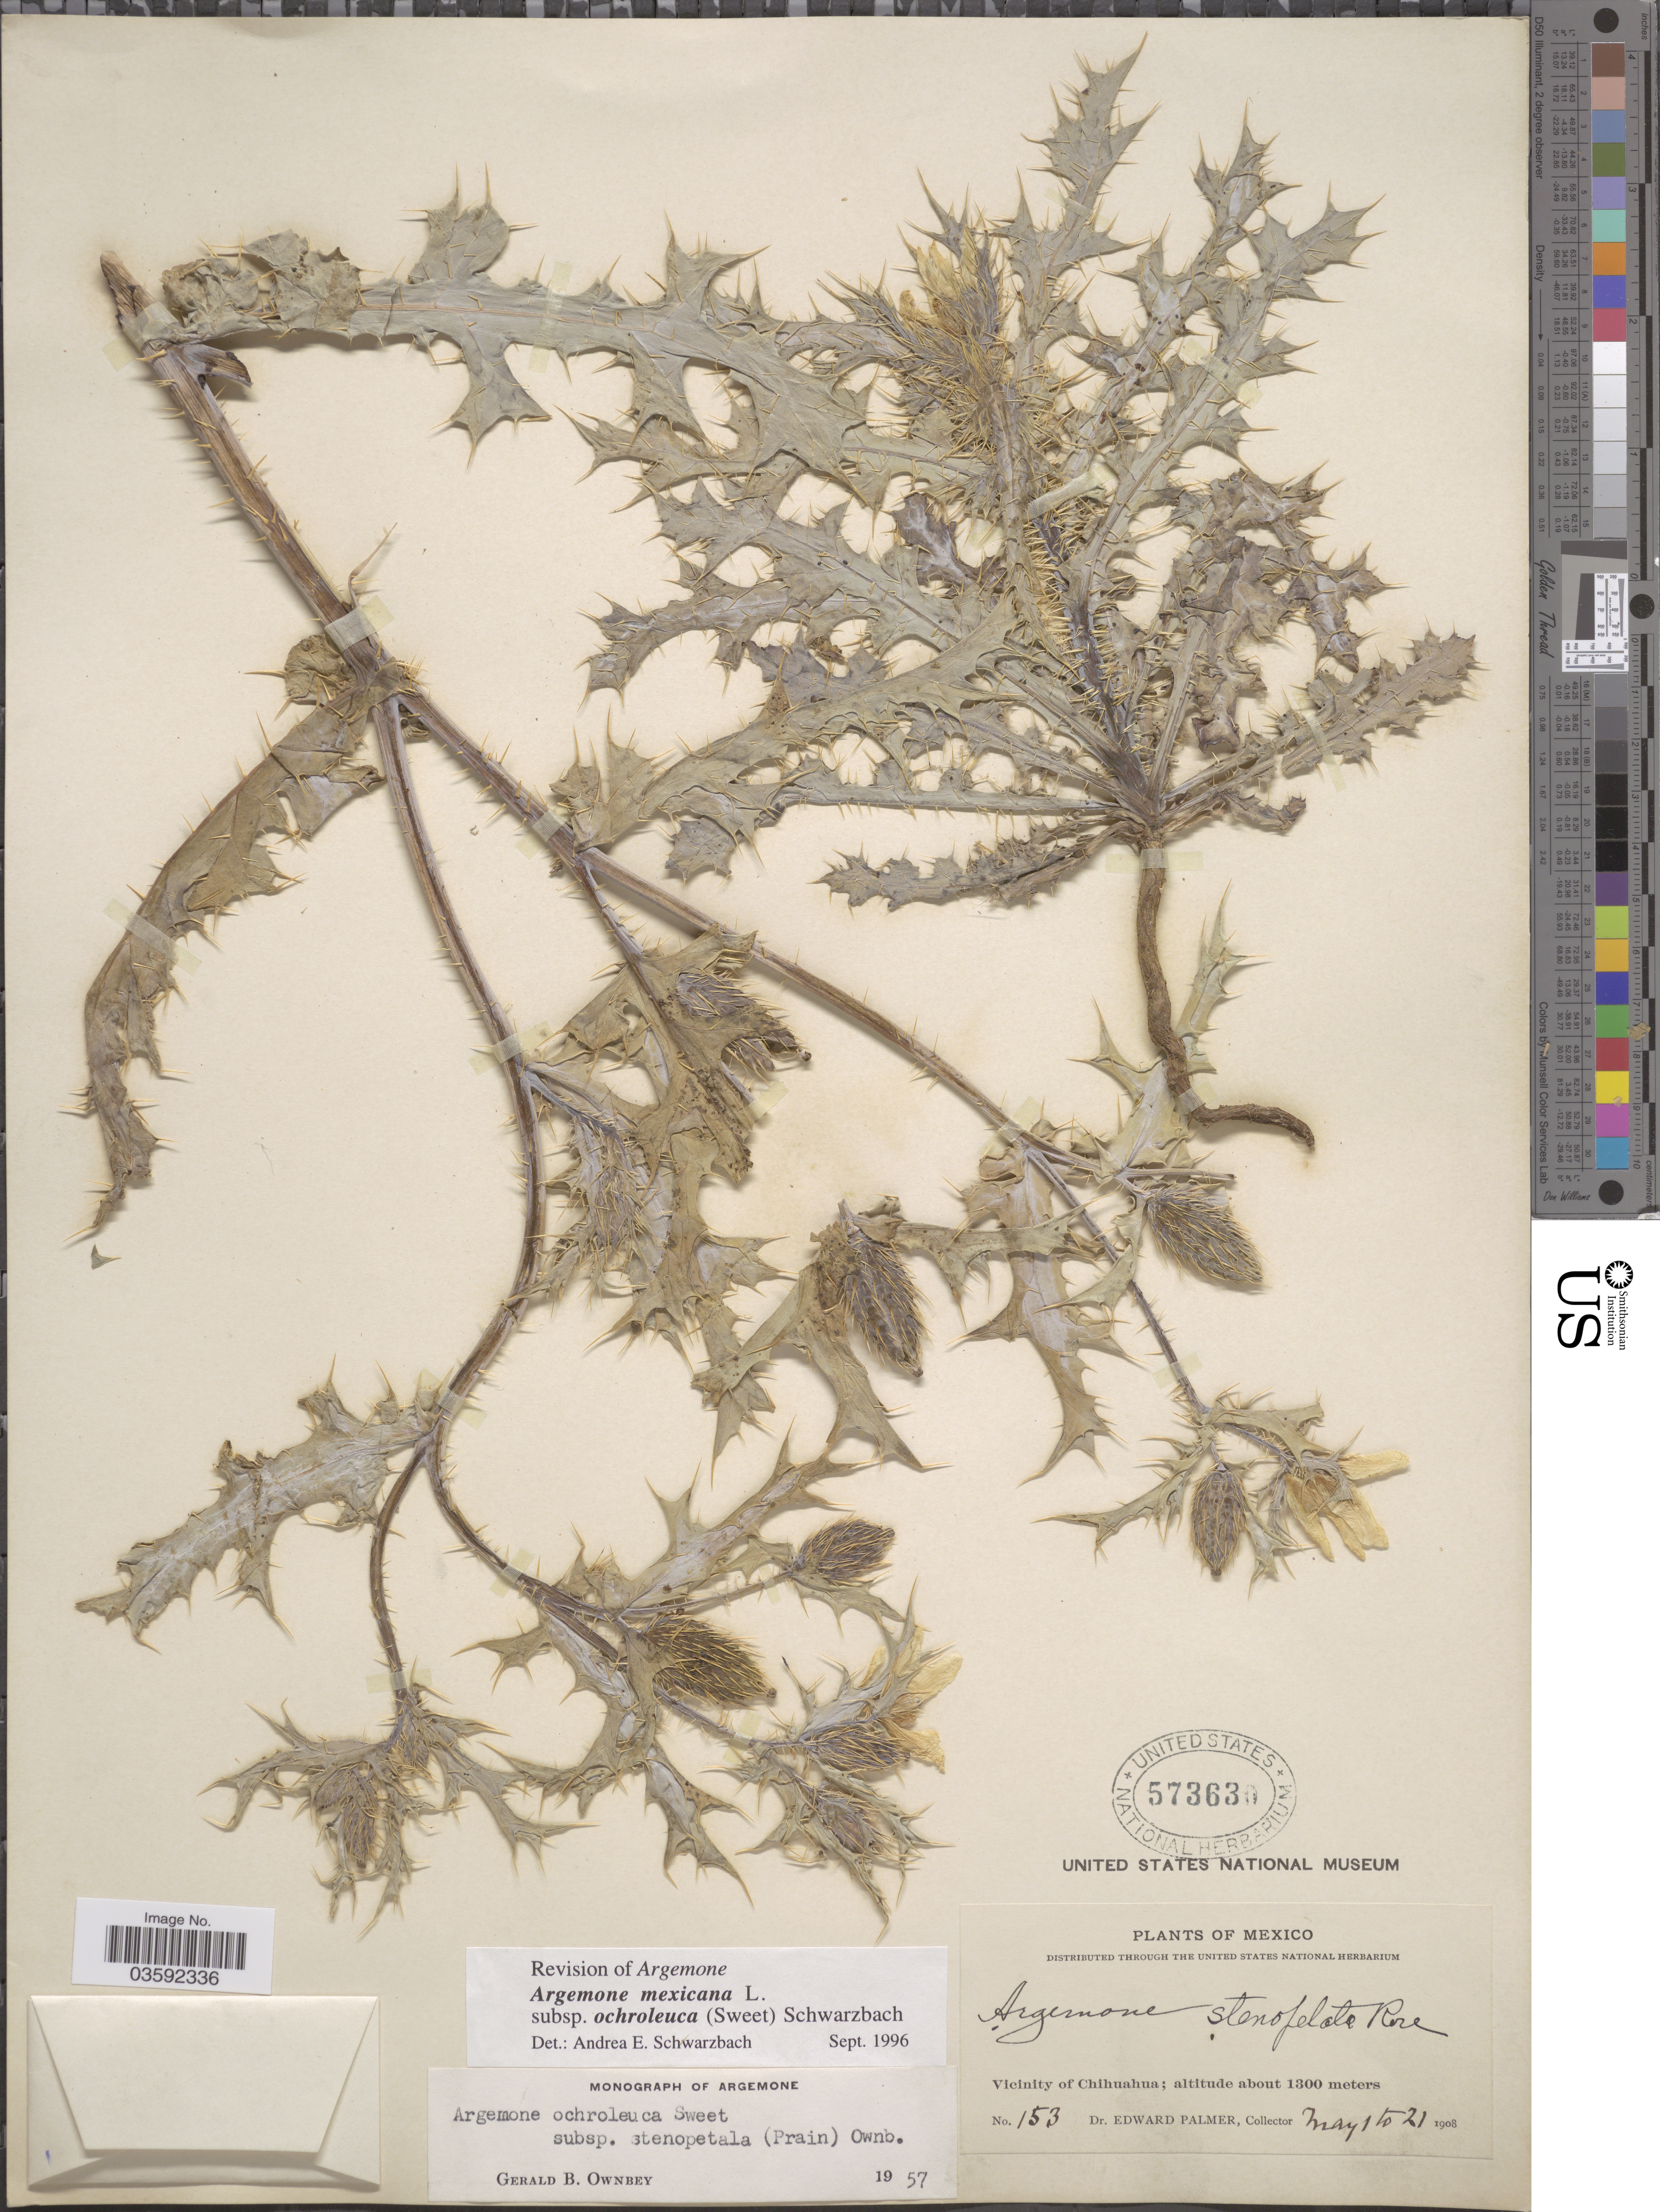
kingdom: Plantae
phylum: Tracheophyta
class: Magnoliopsida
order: Ranunculales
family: Papaveraceae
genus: Argemone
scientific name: Argemone mexicana subsp. ochroleuca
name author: (Sweet) Schwarzbach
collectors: E. Palmer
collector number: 153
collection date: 1908-05-01/1908-05-21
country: Mexico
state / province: Chihuahua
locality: Vicinity of Chihuahua.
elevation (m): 1300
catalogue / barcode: US 573630